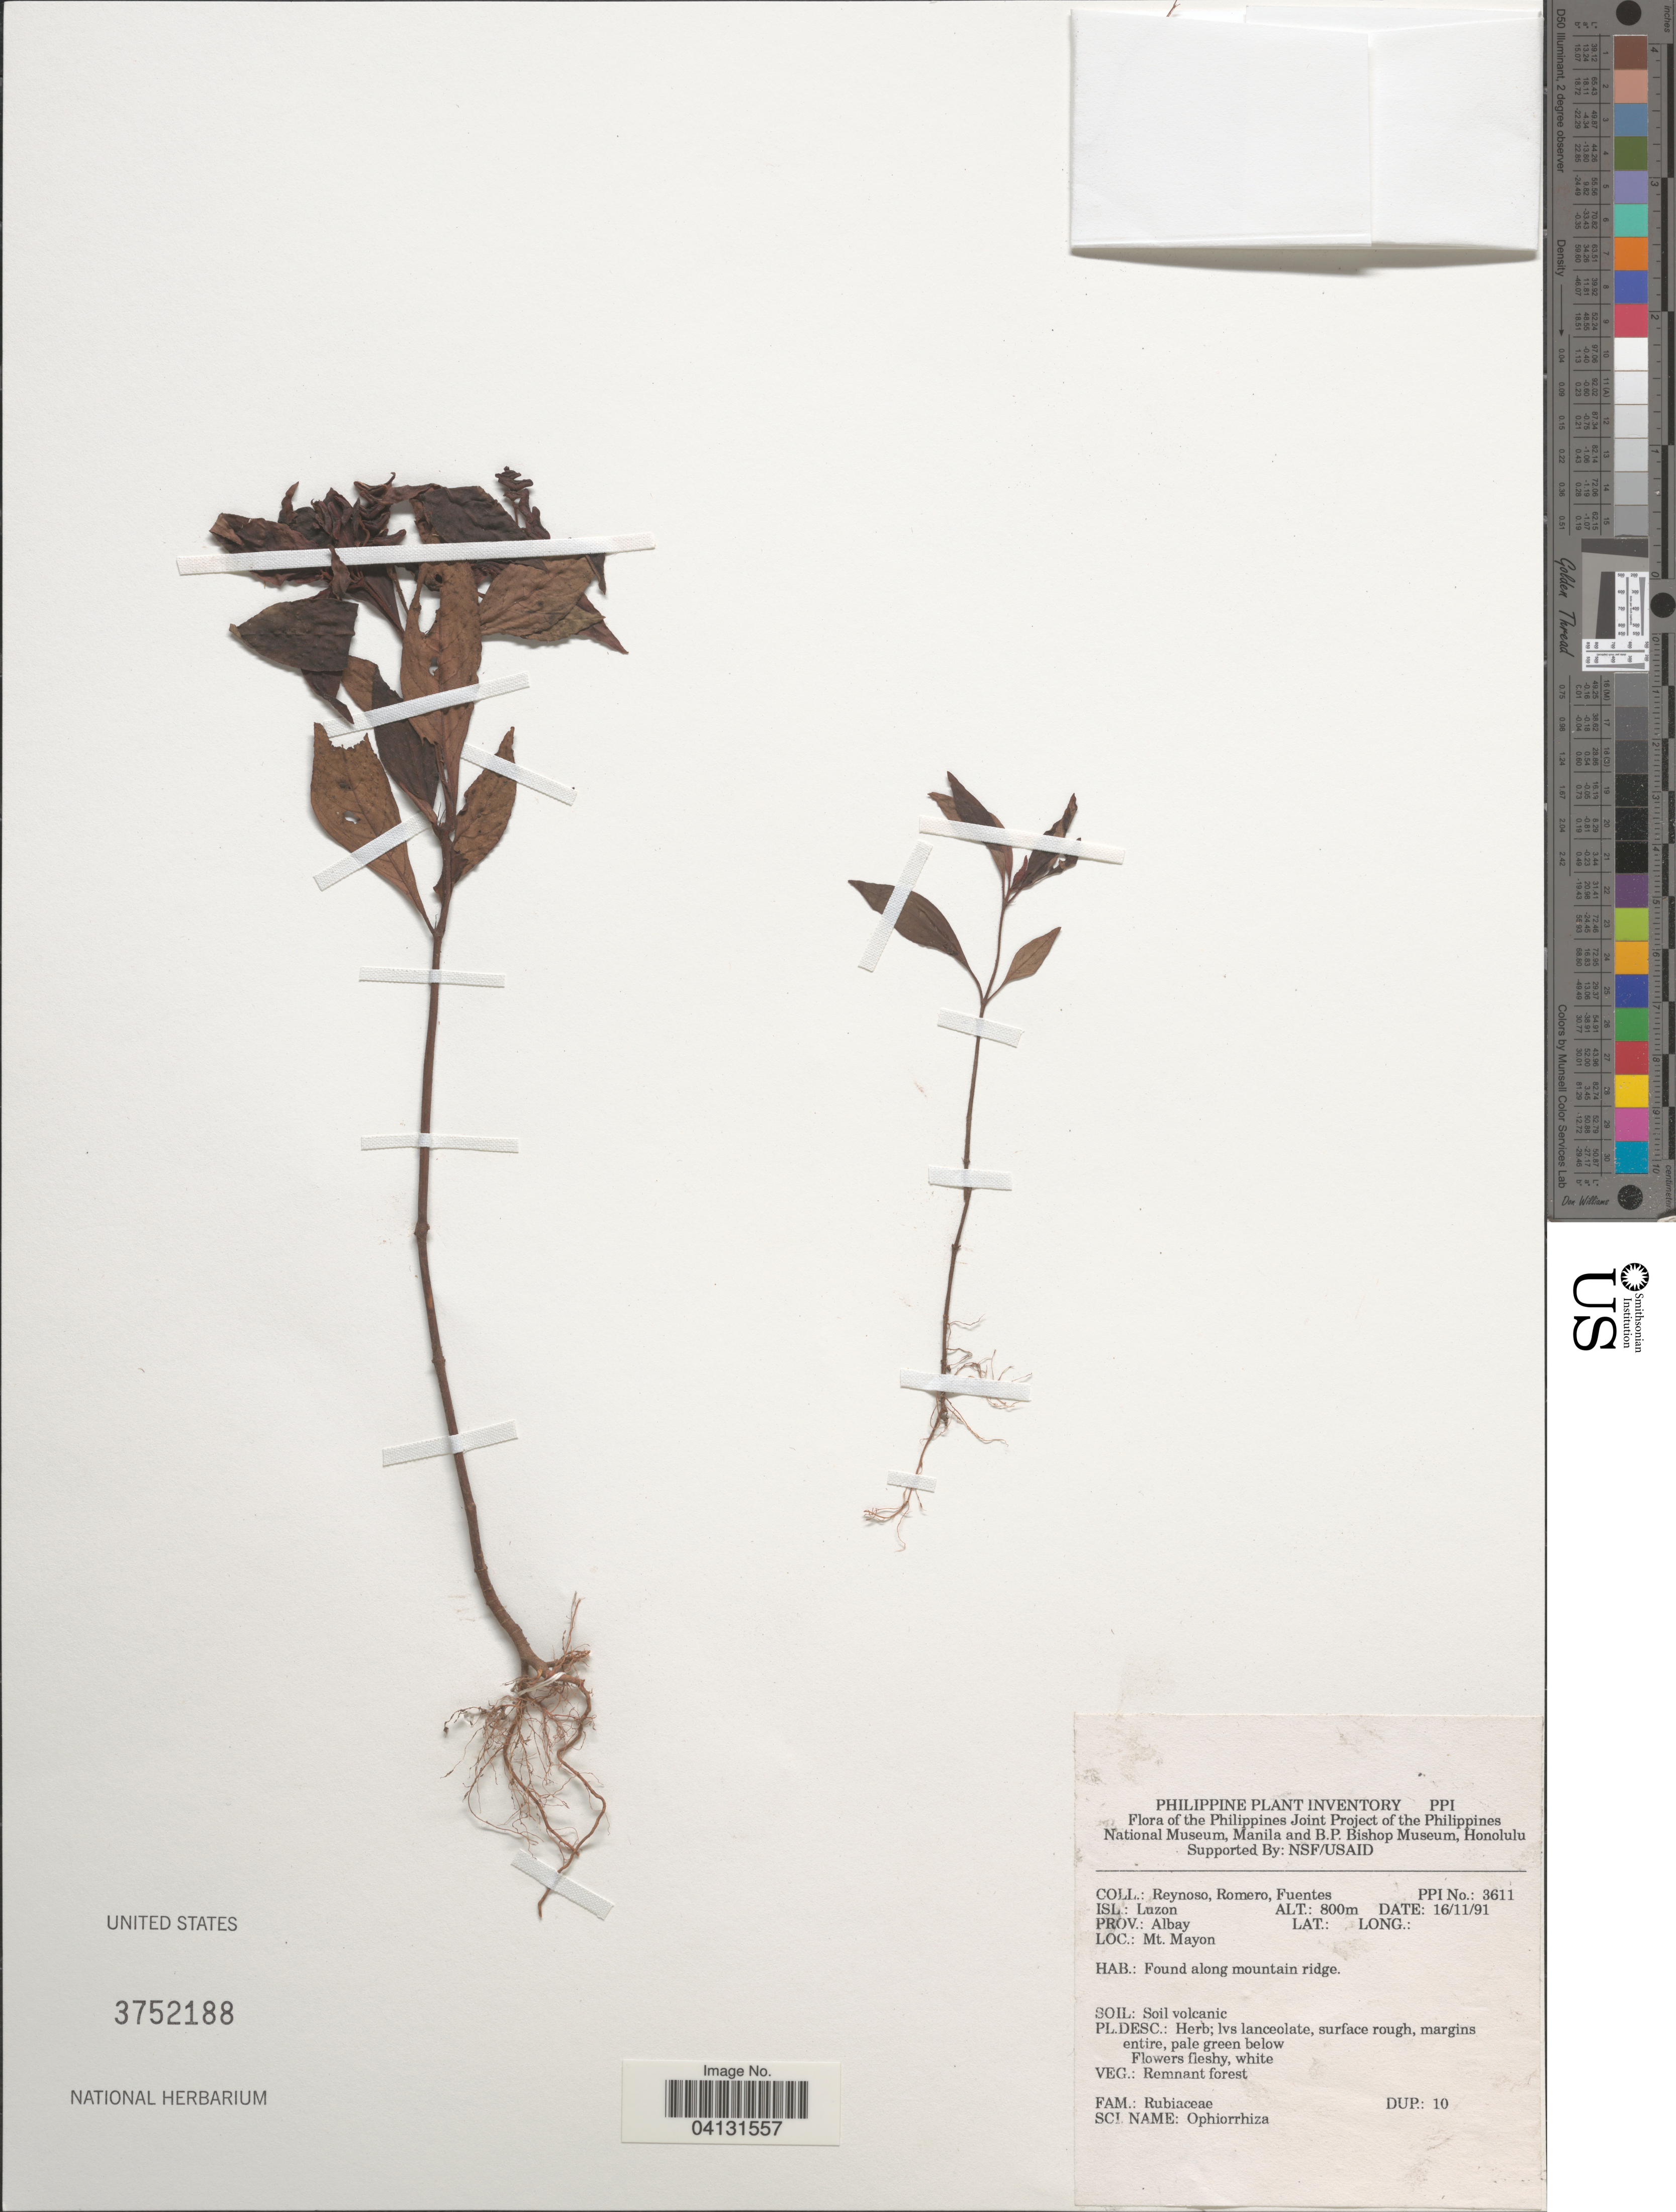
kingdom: Plantae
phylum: Tracheophyta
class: Magnoliopsida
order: Gentianales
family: Rubiaceae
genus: Ophiorrhiza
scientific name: Ophiorrhiza sp.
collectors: E. Reynoso, -. Romero & -. Fuentes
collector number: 3611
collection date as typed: Transcribed d/m/y: 16/11/91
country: Philippines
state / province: Bicol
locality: Isl.: Luzon. Prov.: Albay. Mt. Mayon.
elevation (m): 800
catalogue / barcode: US 3752188